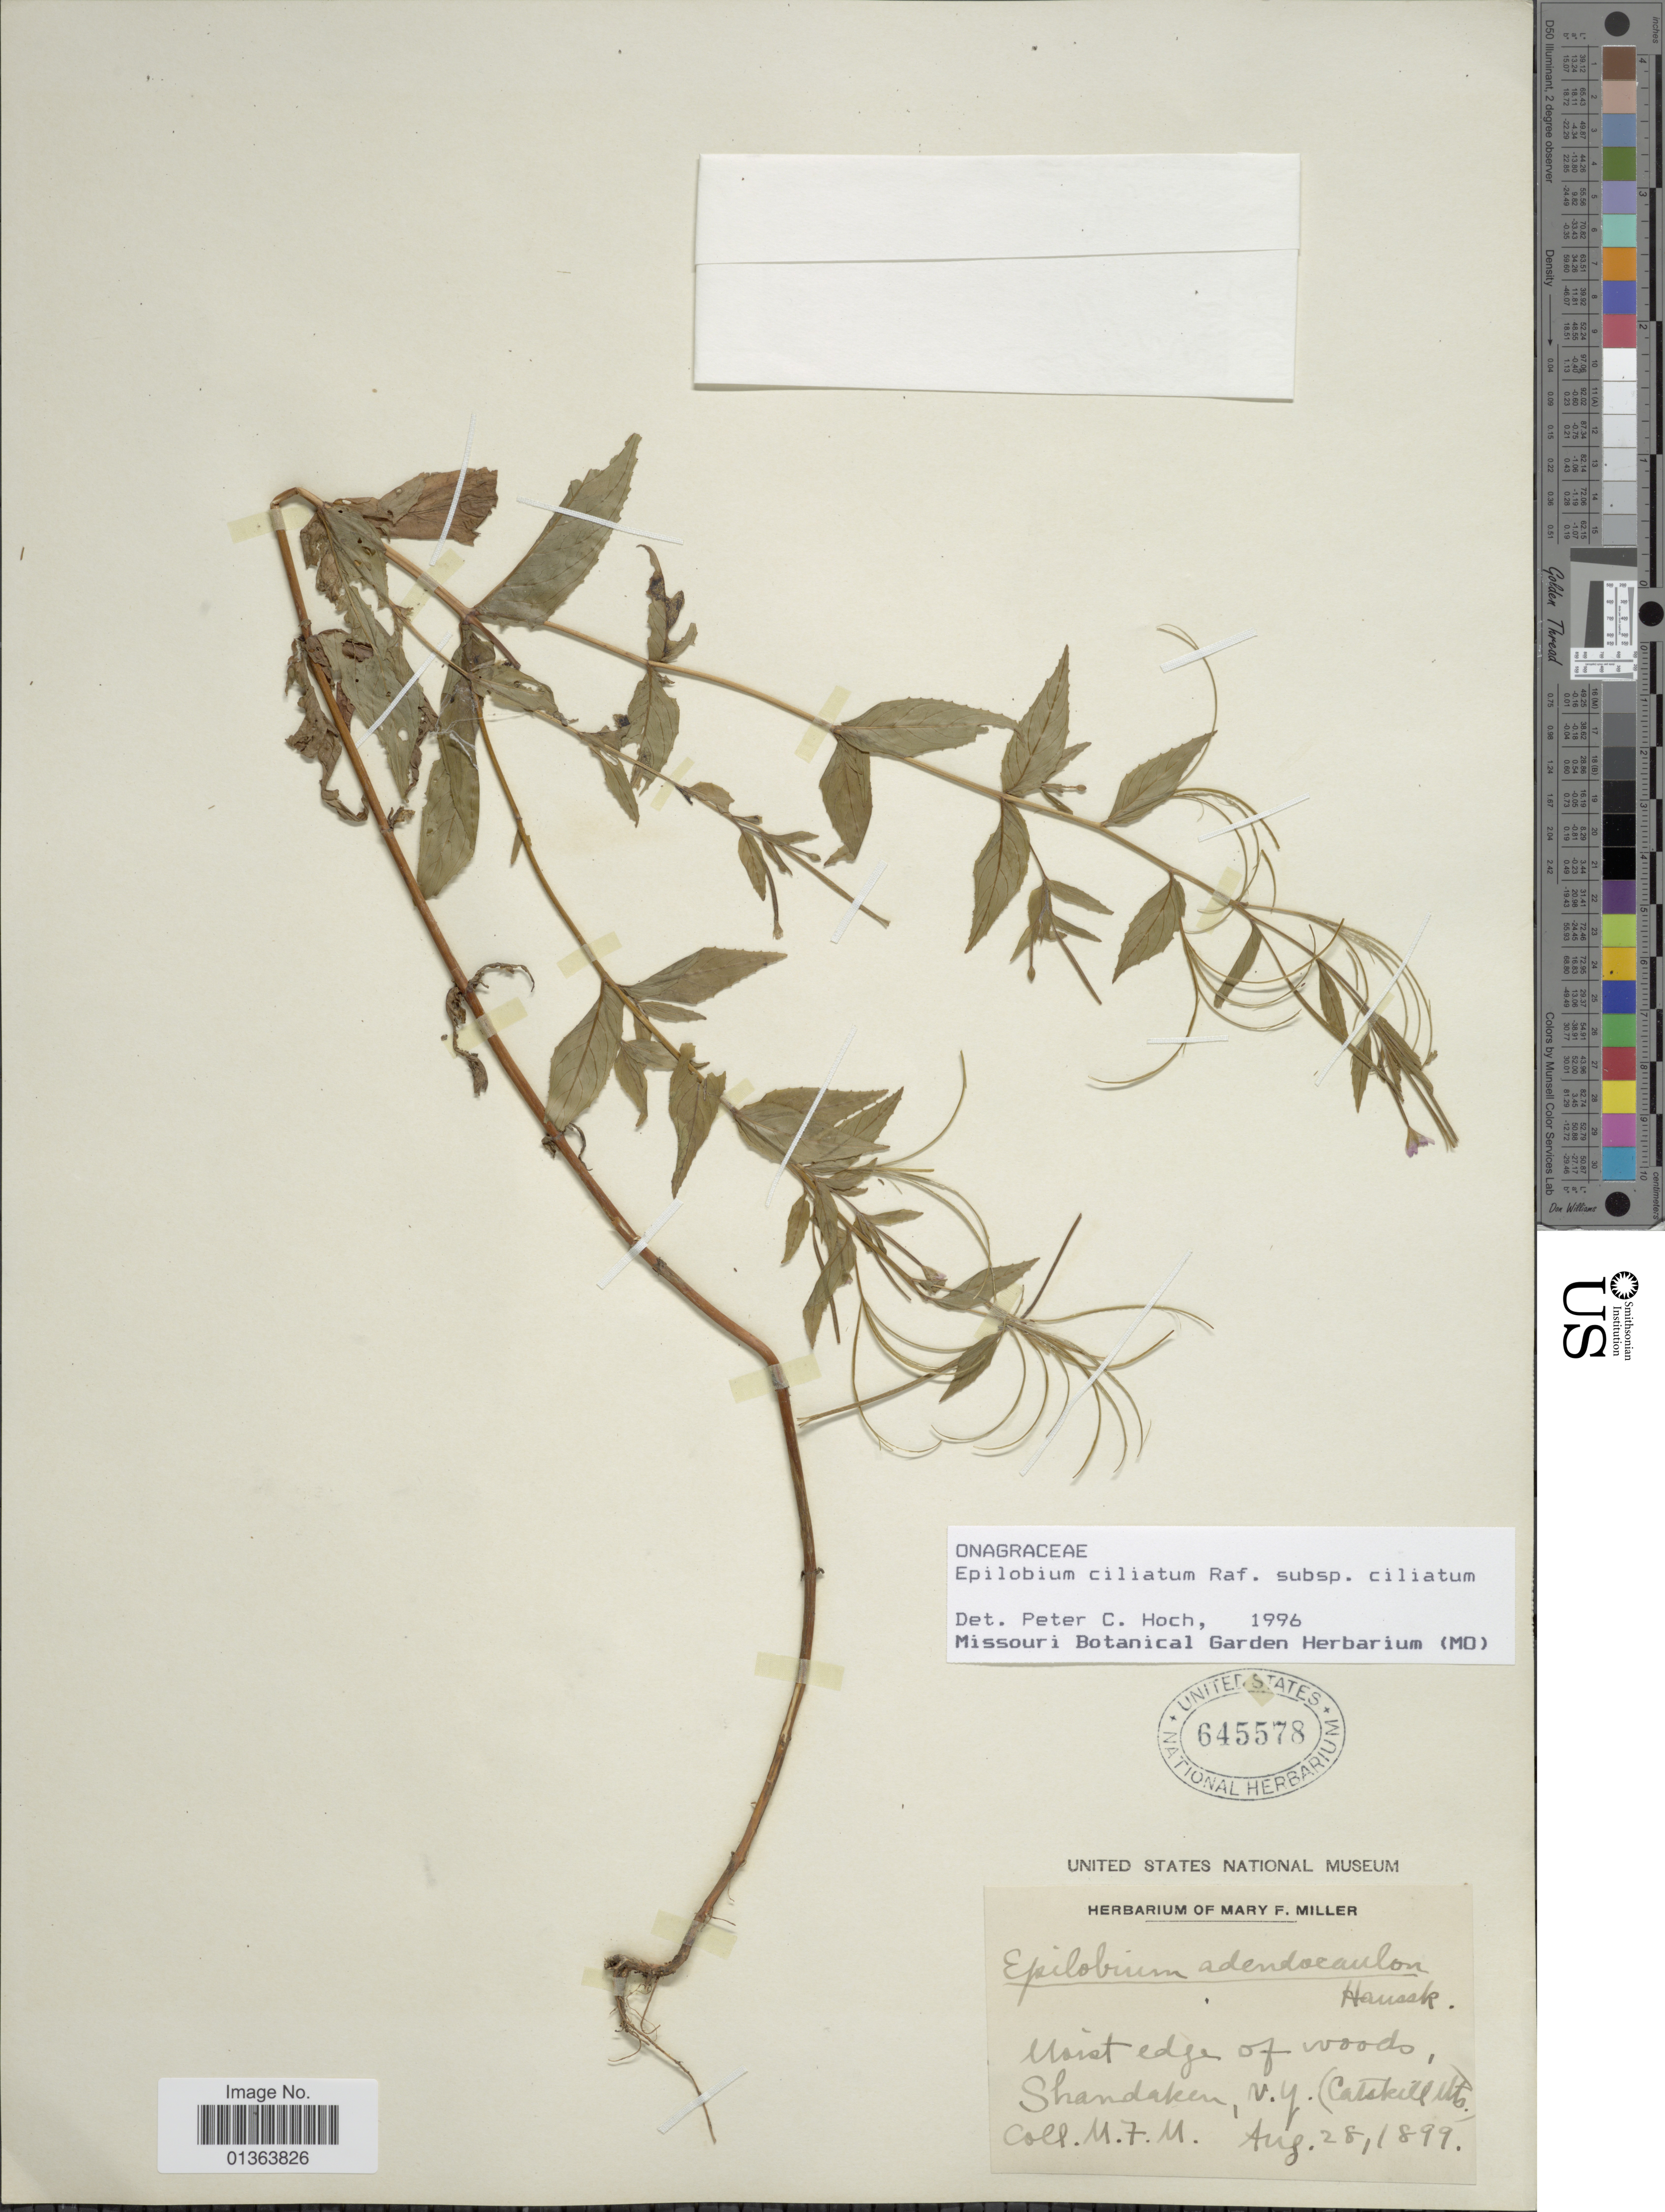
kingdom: Plantae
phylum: Tracheophyta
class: Magnoliopsida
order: Myrtales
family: Onagraceae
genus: Epilobium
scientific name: Epilobium ciliatum subsp. ciliatum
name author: Raf.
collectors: M. F. Miller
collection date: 1899-08-28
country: United States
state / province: New York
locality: Shandaken (Catskill Mts.).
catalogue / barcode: US 645578